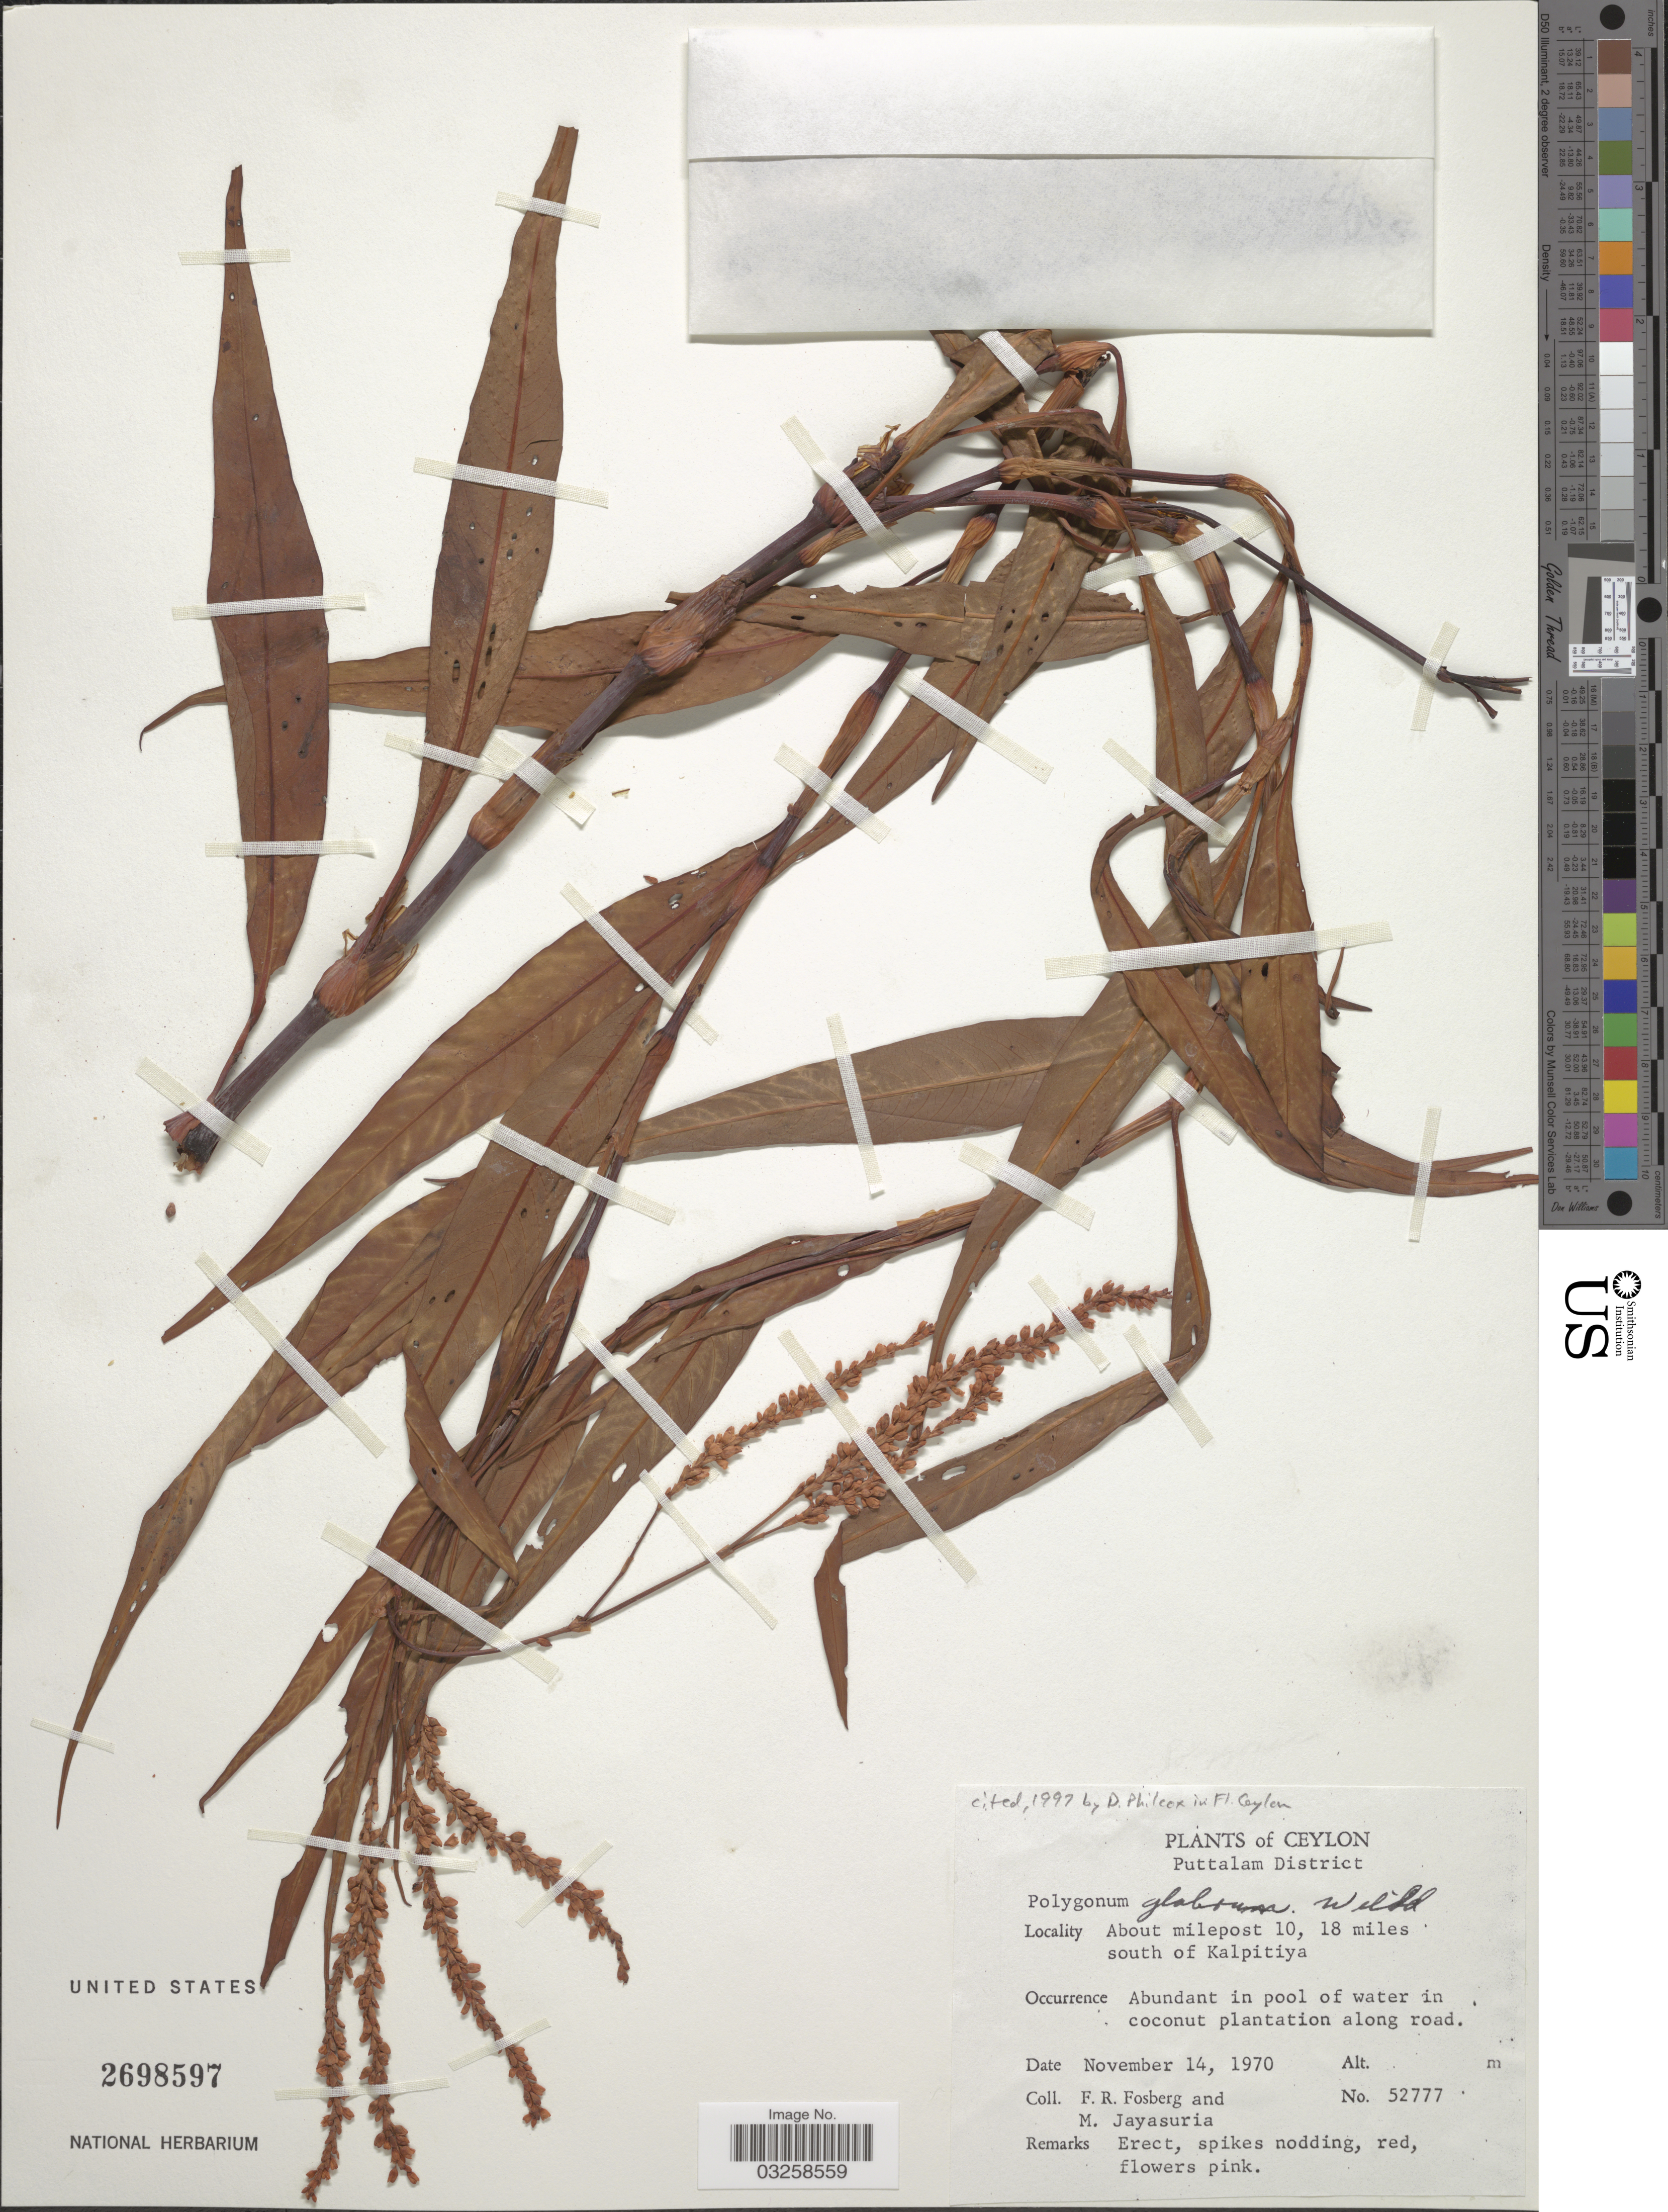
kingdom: Plantae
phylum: Tracheophyta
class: Magnoliopsida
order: Caryophyllales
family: Polygonaceae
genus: Persicaria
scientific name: Persicaria glabra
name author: (Willd.) M. Gómez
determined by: U.S. National Herbarium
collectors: F. R. Fosberg & M. Jayasuria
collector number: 52777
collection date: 1970-11-14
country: Sri Lanka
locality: Ceylon. Puttalam District. About milepost 10, 18 miles south of Kalpitiya.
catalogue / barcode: US 2698597